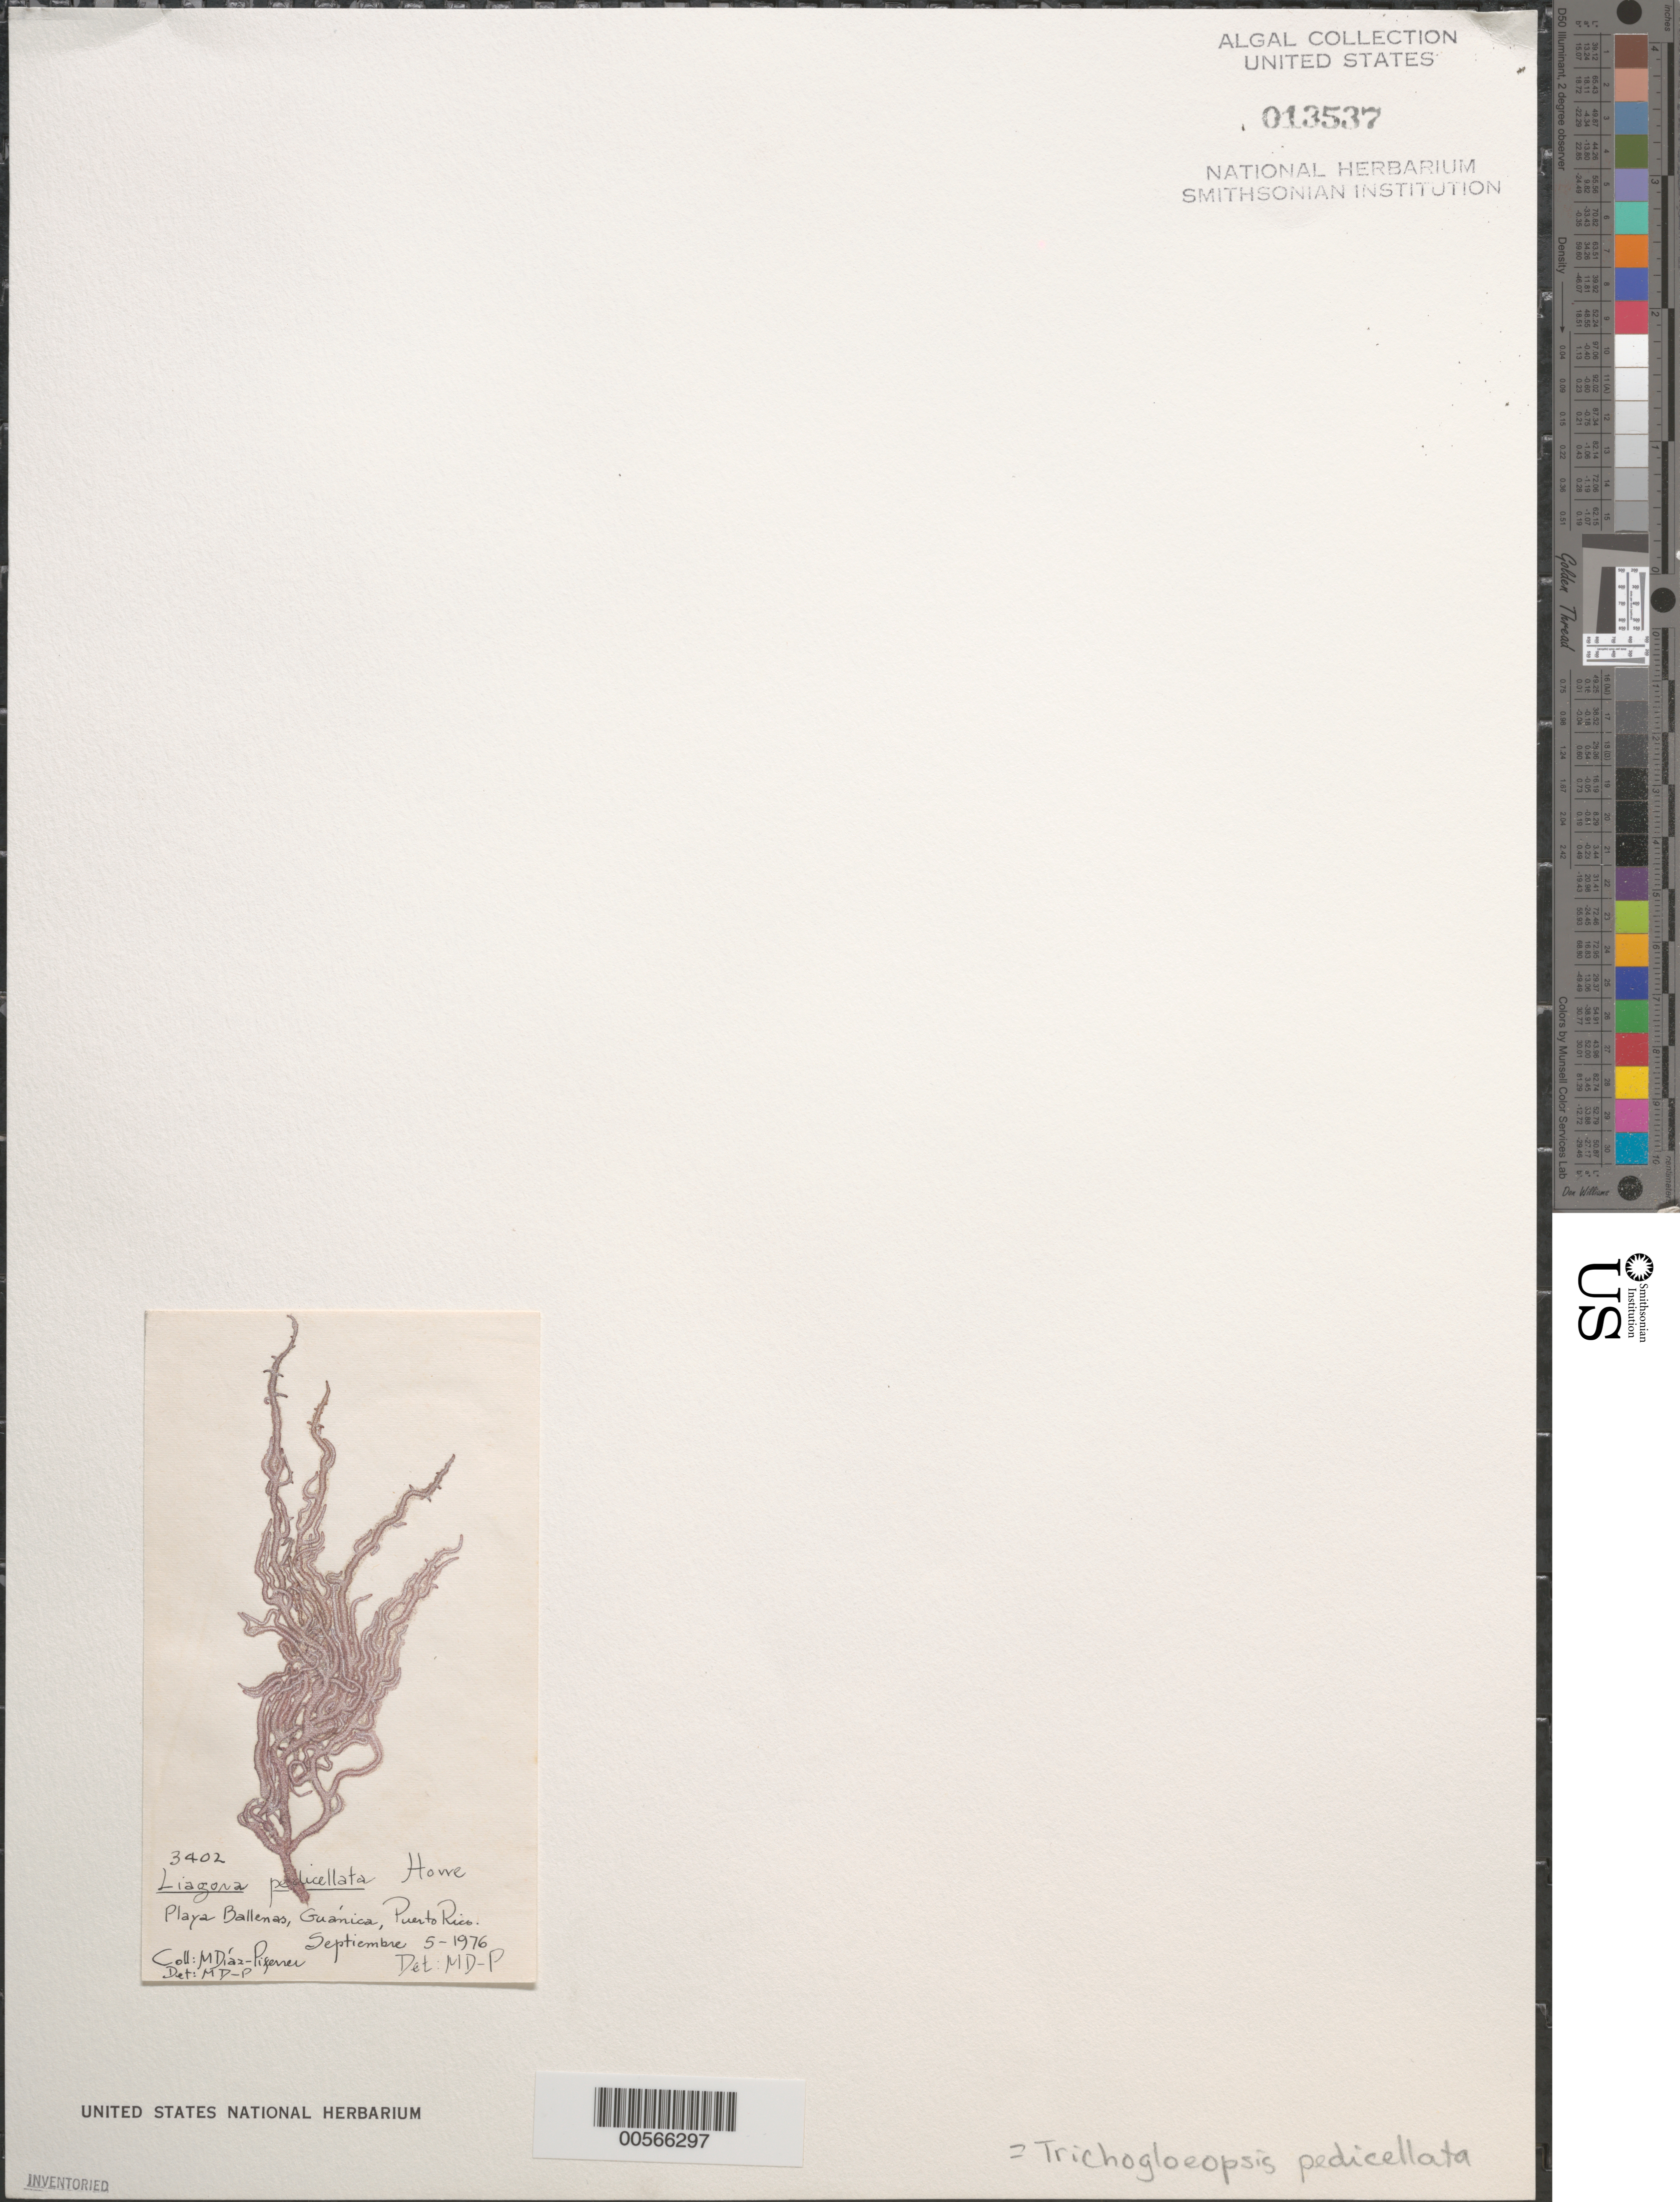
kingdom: Plantae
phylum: Rhodophyta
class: Florideophyceae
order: Nemaliales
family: Liagoraceae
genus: Trichogloeopsis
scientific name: Trichogloeopsis pedicellata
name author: (M. Howe in Britton & Millsp.) I.A. Abbott & Doty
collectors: M. Diaz-Piferrer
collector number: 3402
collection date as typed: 05 Sep 1976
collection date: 1976-09-05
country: Puerto Rico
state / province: Guanica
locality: Playa ballenas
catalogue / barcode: US 13537